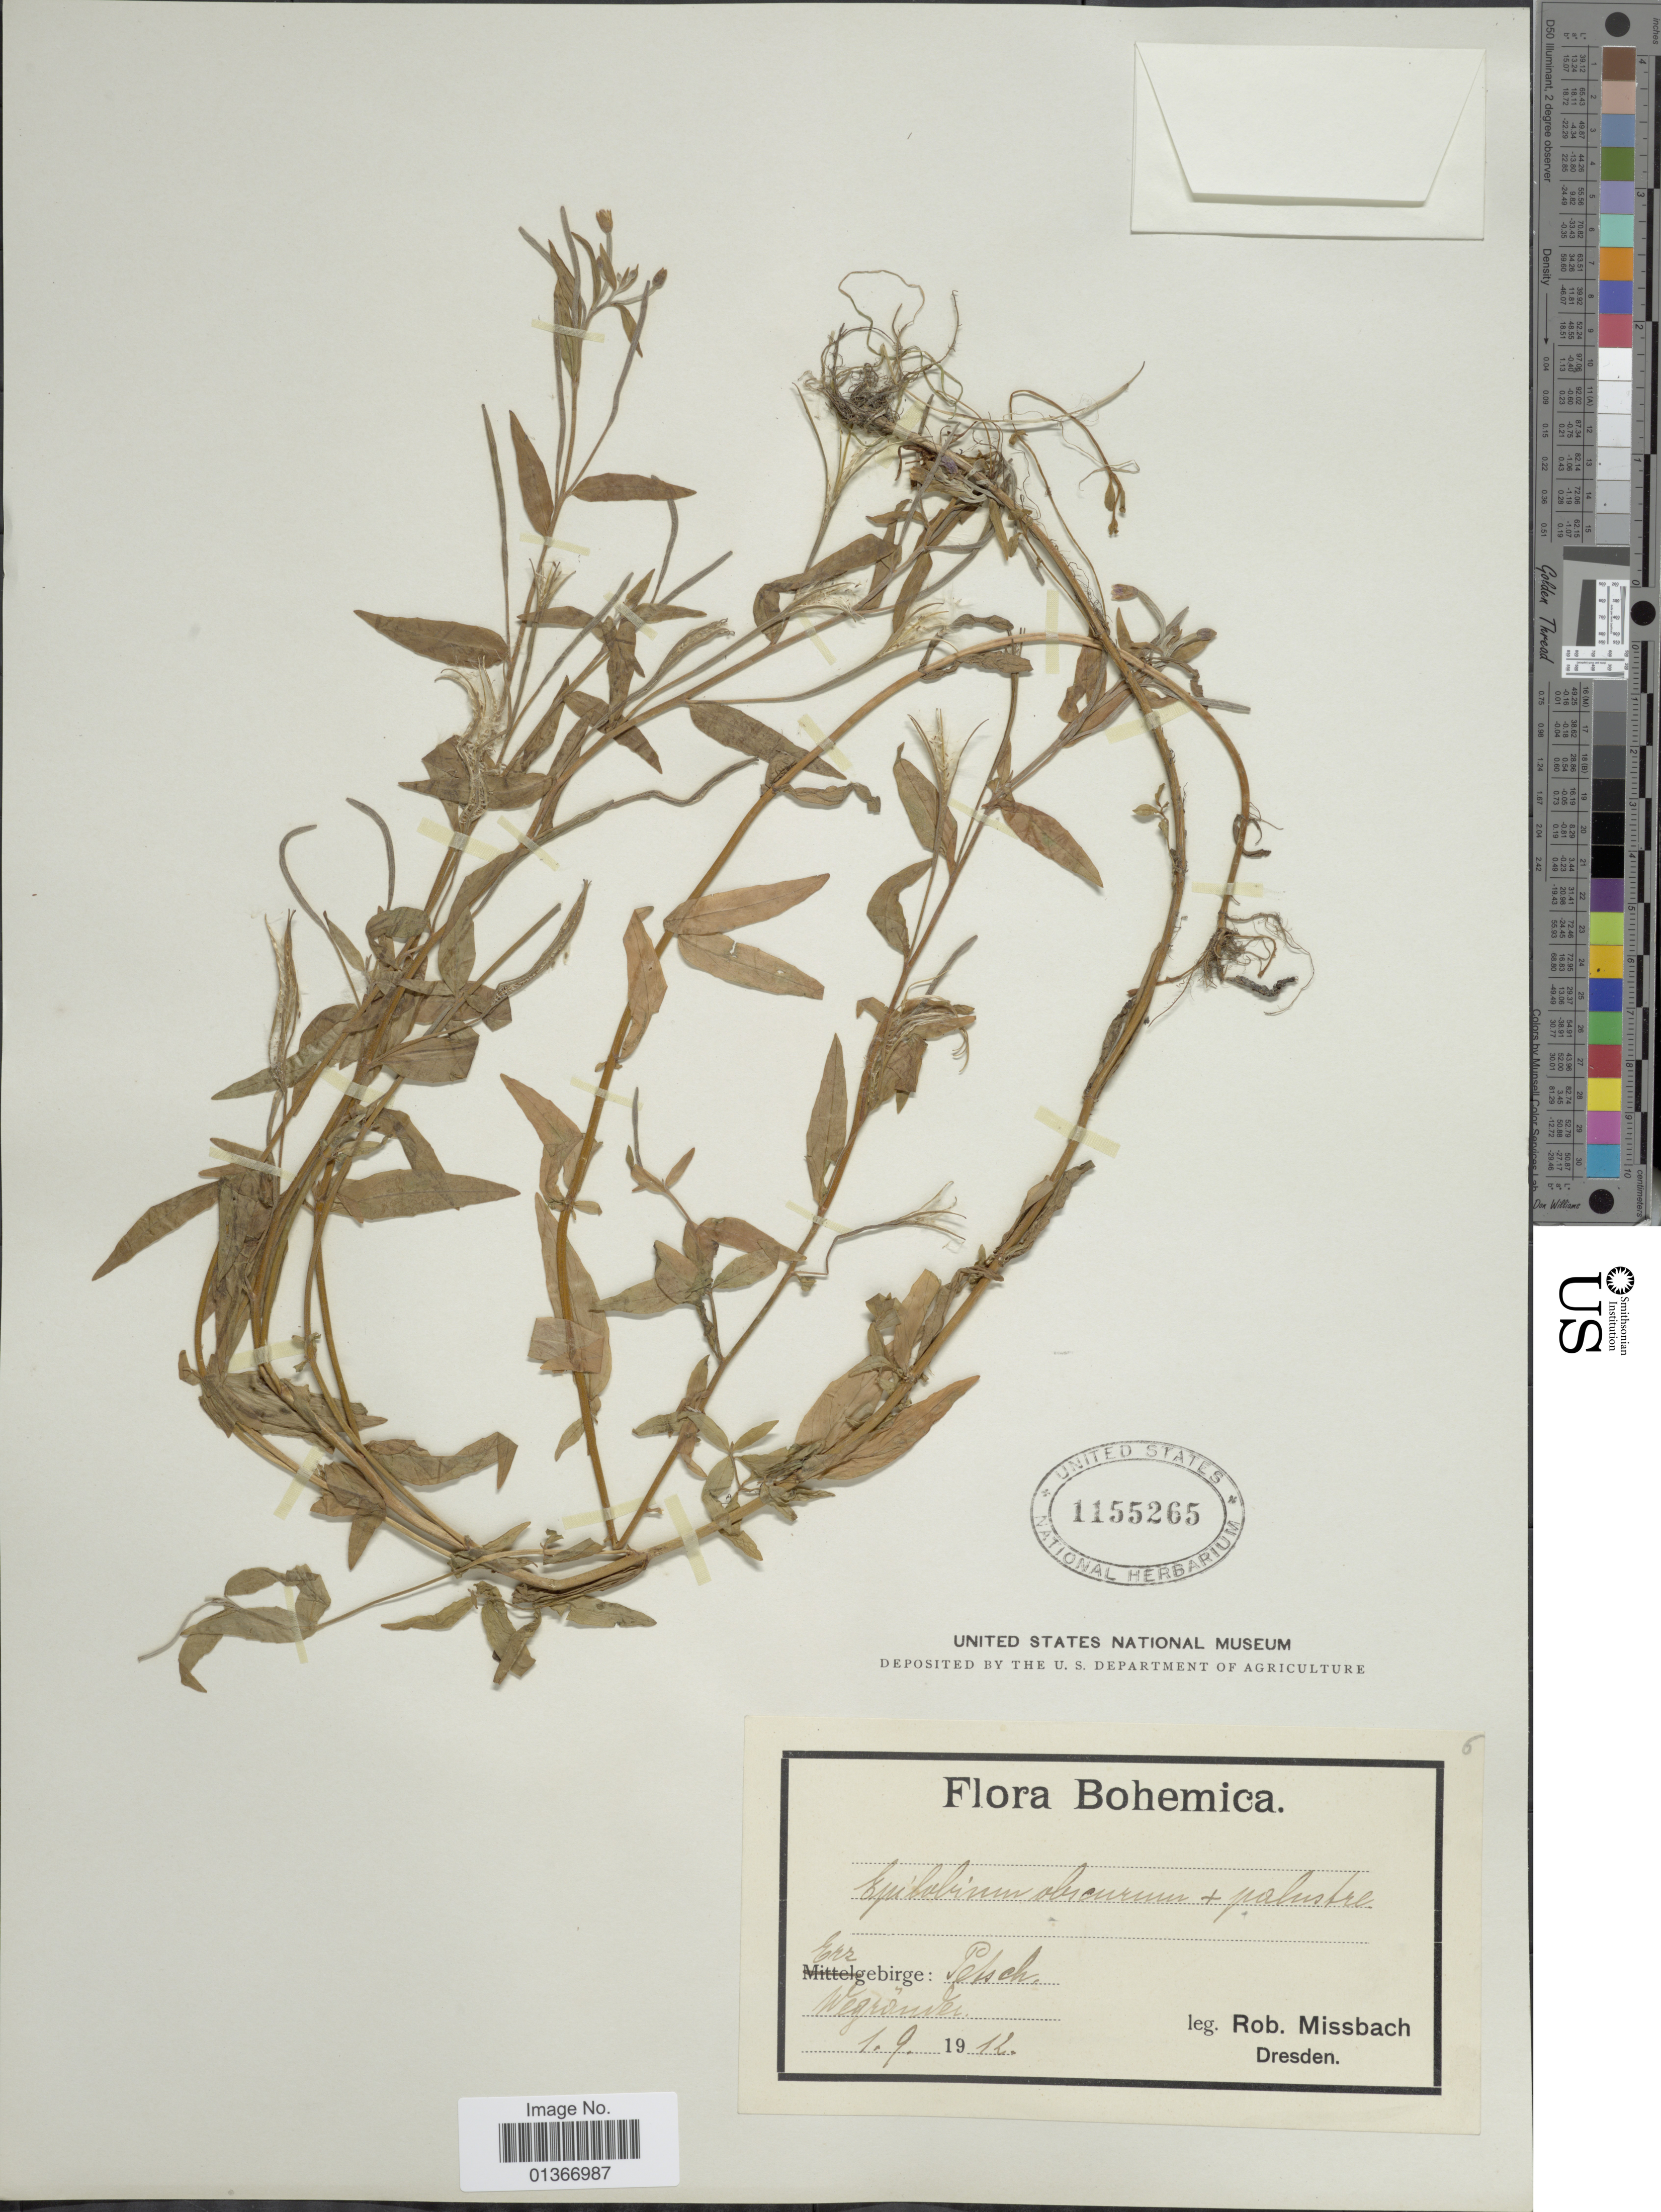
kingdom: Plantae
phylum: Tracheophyta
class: Magnoliopsida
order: Myrtales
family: Onagraceae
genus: Epilobium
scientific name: Epilobium obscurum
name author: Schreb.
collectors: R. Missbach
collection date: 1912-09-01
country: Czechia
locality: Bohemica. Errgebirge: Pebsch, Wegrönver. [interpreted]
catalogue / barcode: US 1155265